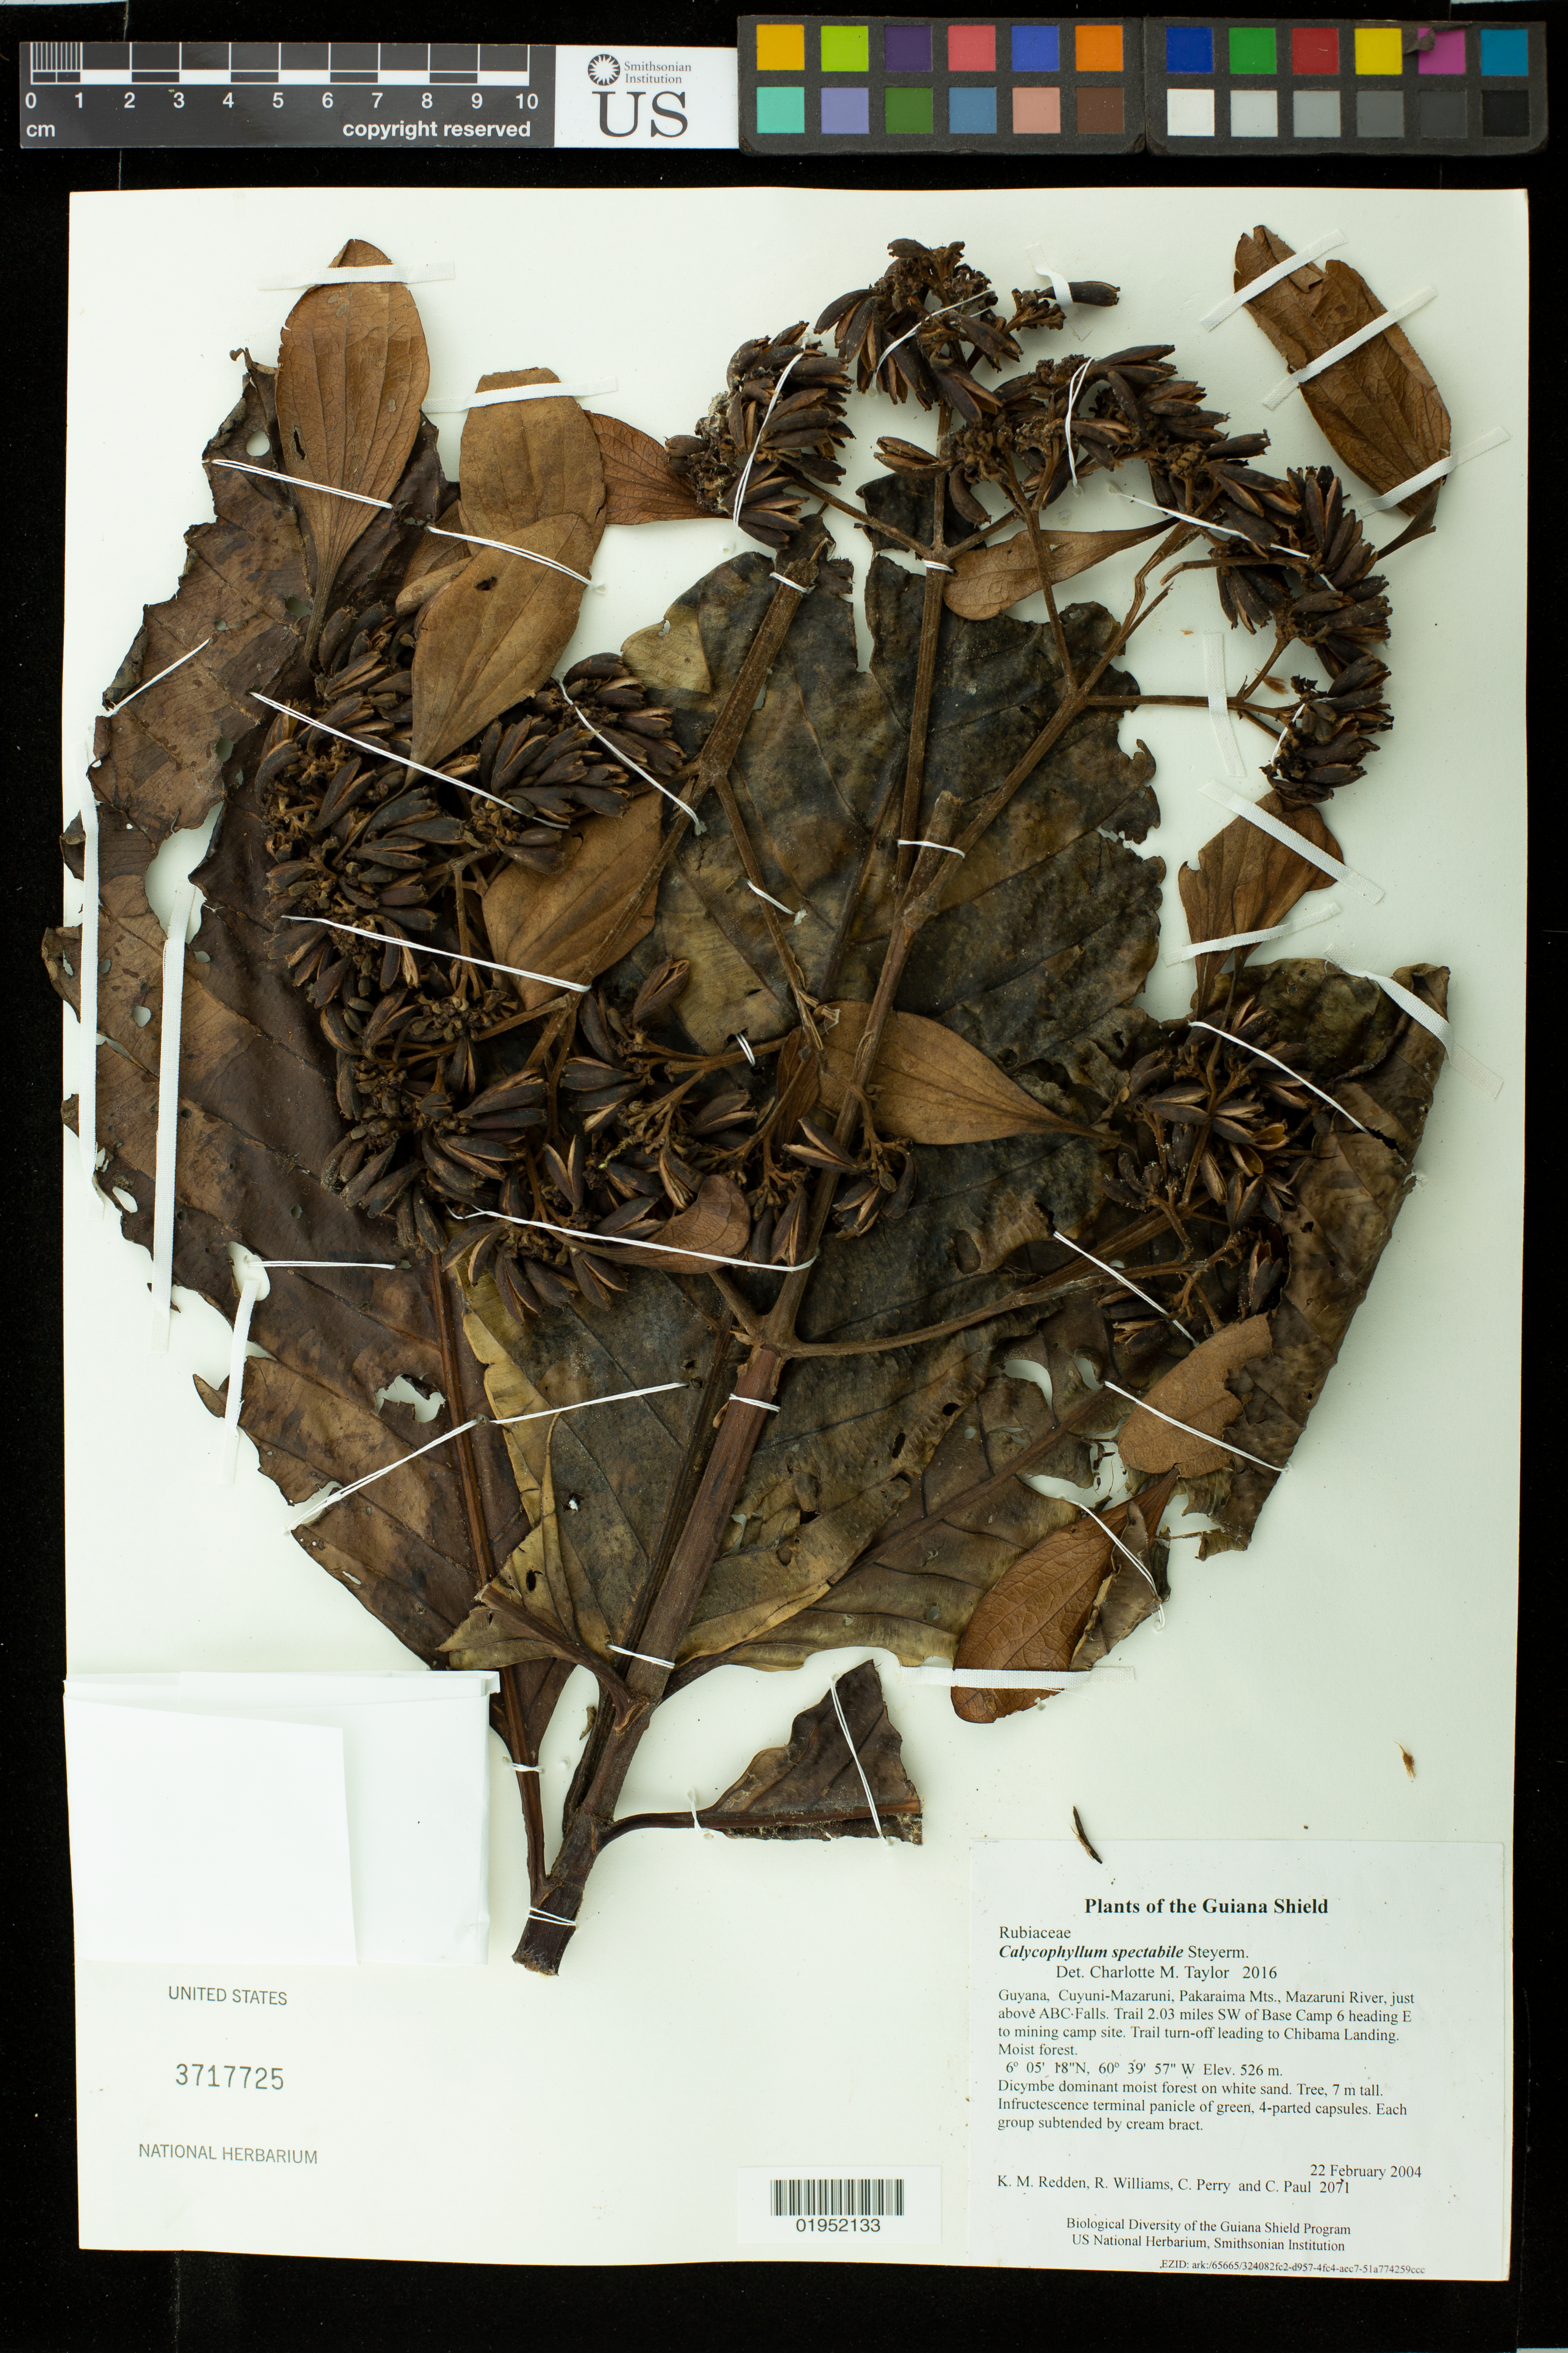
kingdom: Plantae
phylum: Tracheophyta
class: Magnoliopsida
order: Gentianales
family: Rubiaceae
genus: Calycophyllum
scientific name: Calycophyllum spectabile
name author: Steyerm.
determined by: Taylor, Charlotte M.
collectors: K. M. Redden, R. Williams, C. Perry & C. Paul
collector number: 2071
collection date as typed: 22 February 2004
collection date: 2004-02-22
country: Guyana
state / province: Cuyuni-Mazaruni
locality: Pakaraima Mts., Mazaruni River, just above ABC Falls. Trail 2.03 miles SW of Base Camp 6 heading E to mining camp site. Trail turn-off leading to Chibama Landing. Moist forest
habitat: Dicymbe dominant moist forest on white sand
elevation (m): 526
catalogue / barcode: US 3717725